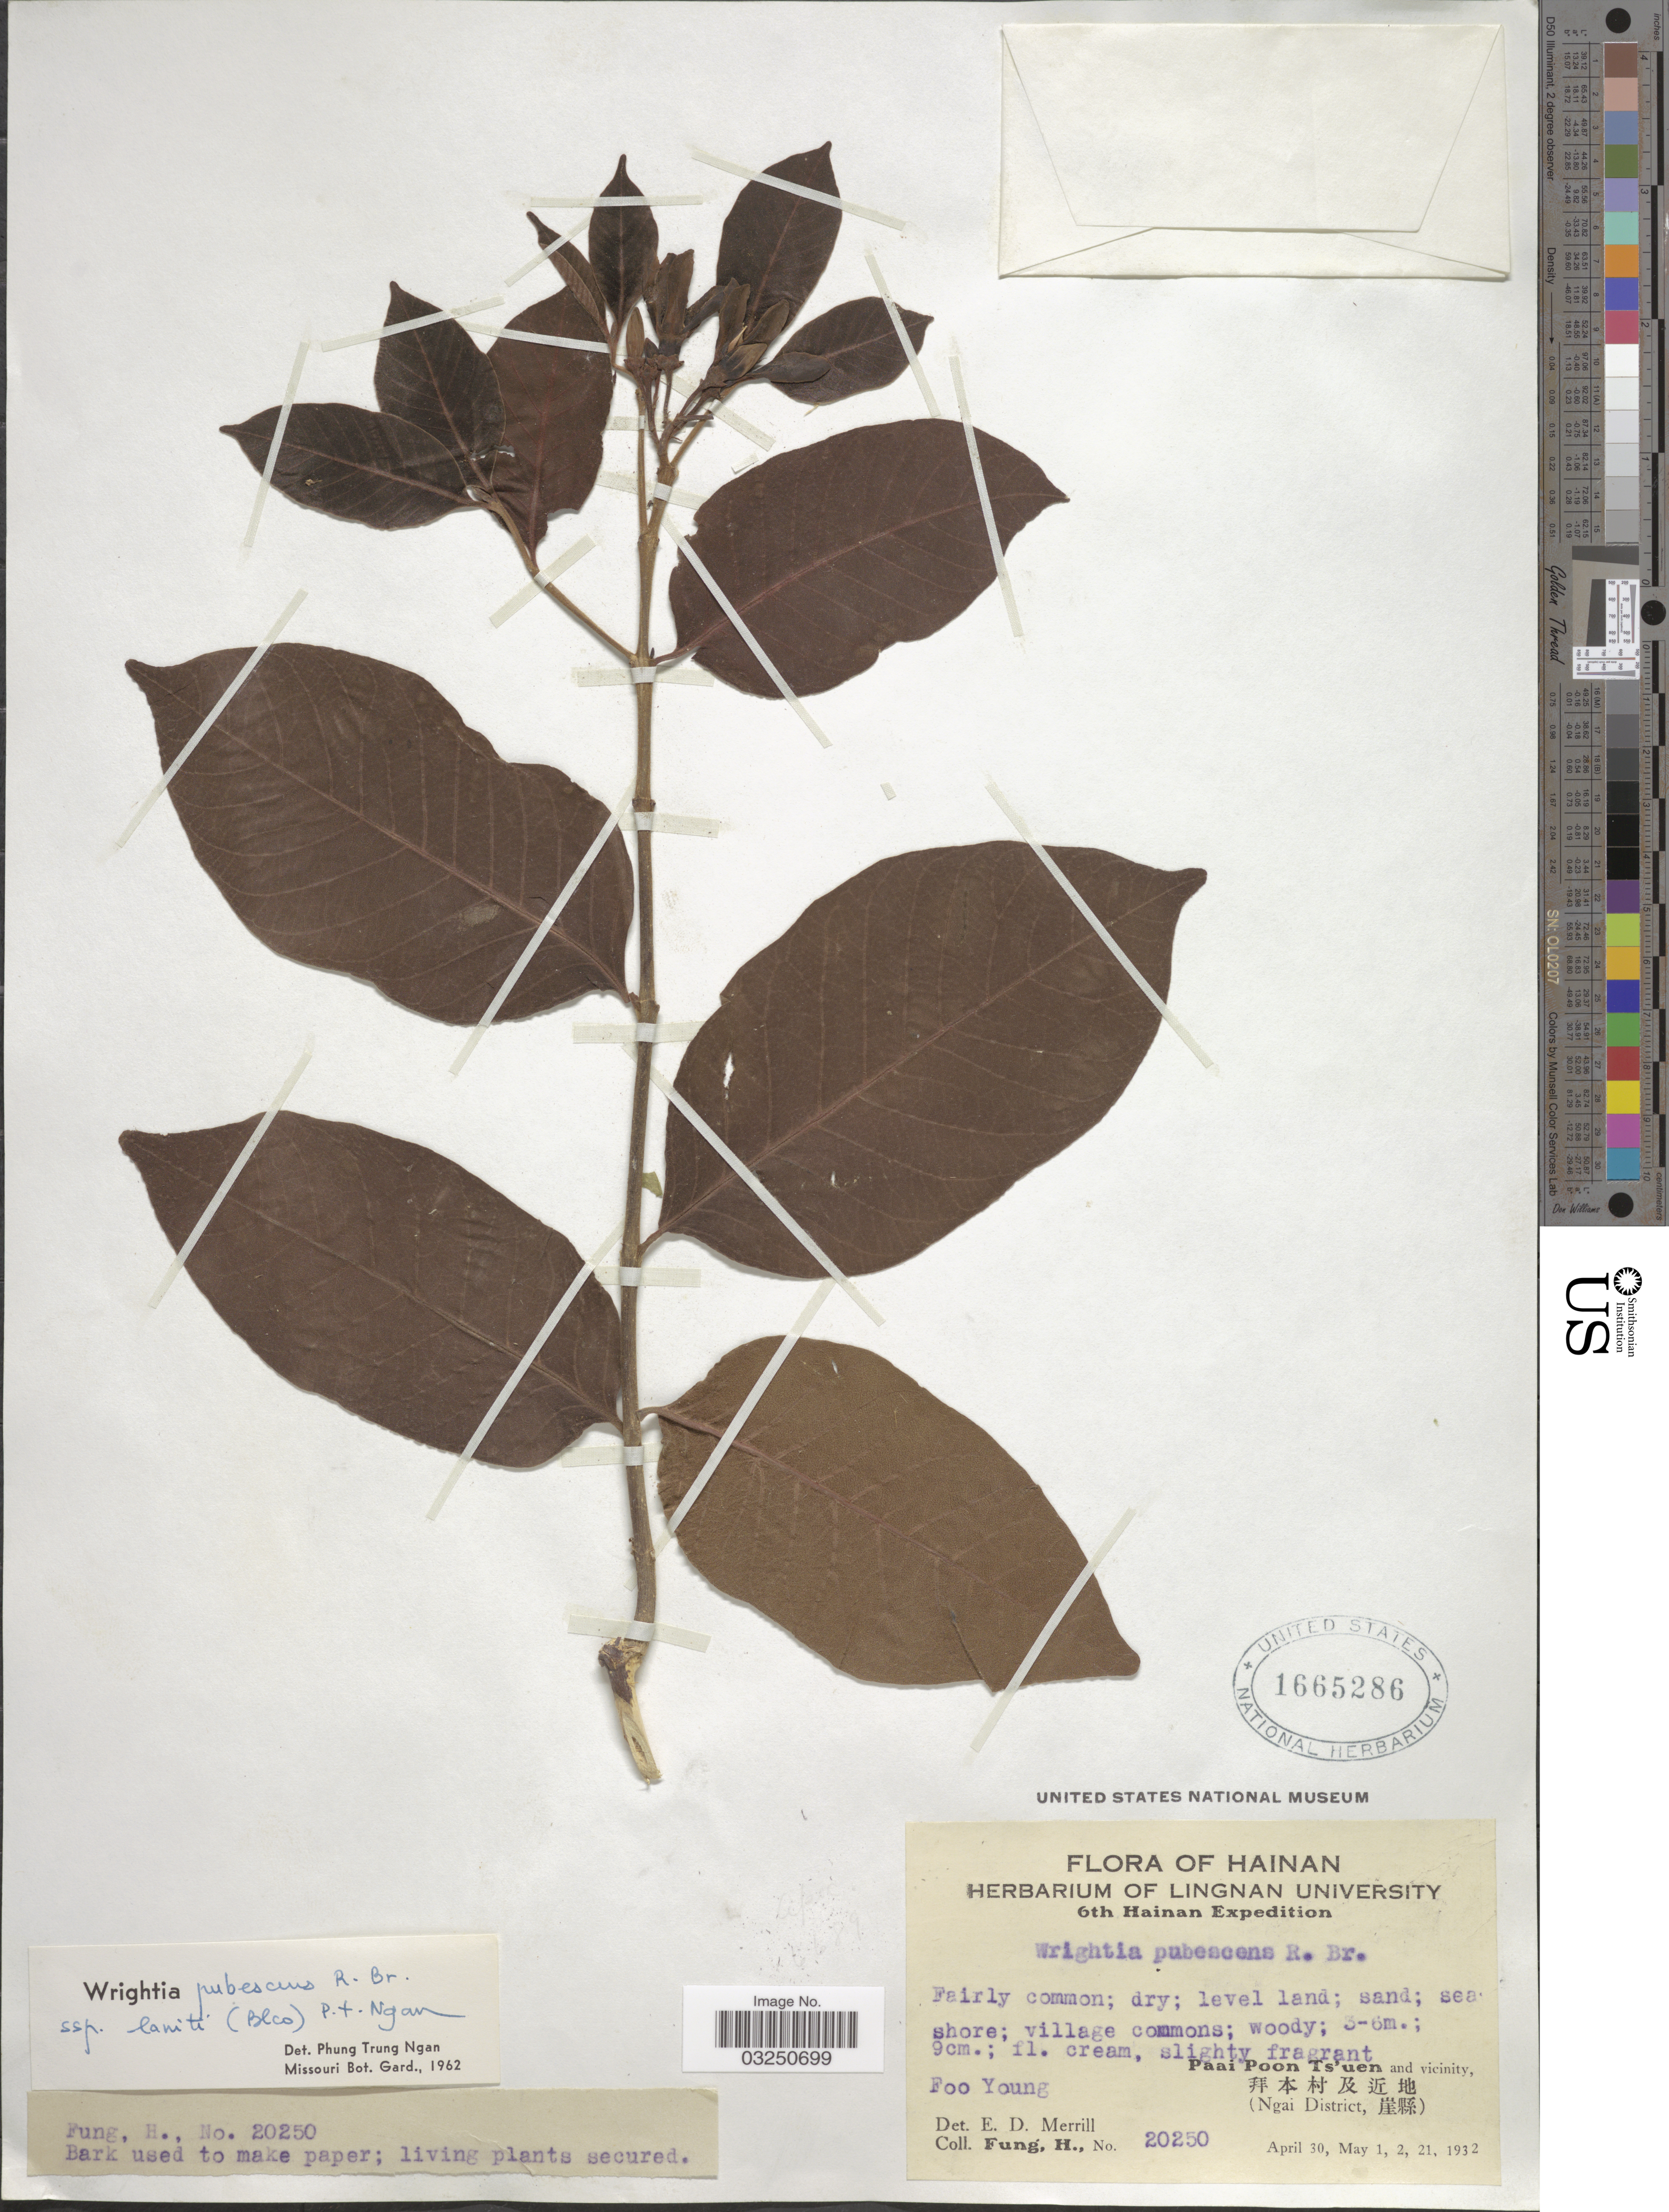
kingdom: Plantae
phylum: Tracheophyta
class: Magnoliopsida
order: Gentianales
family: Apocynaceae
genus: Wrightia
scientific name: Wrightia pubescens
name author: R. Br.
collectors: H. Fung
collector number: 20250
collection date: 1932-04-30/1932-05-21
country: China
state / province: Hainan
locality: Foo Young. Paai Poon Ts'uen and vicinity (Ngai District).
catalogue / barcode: US 1665286